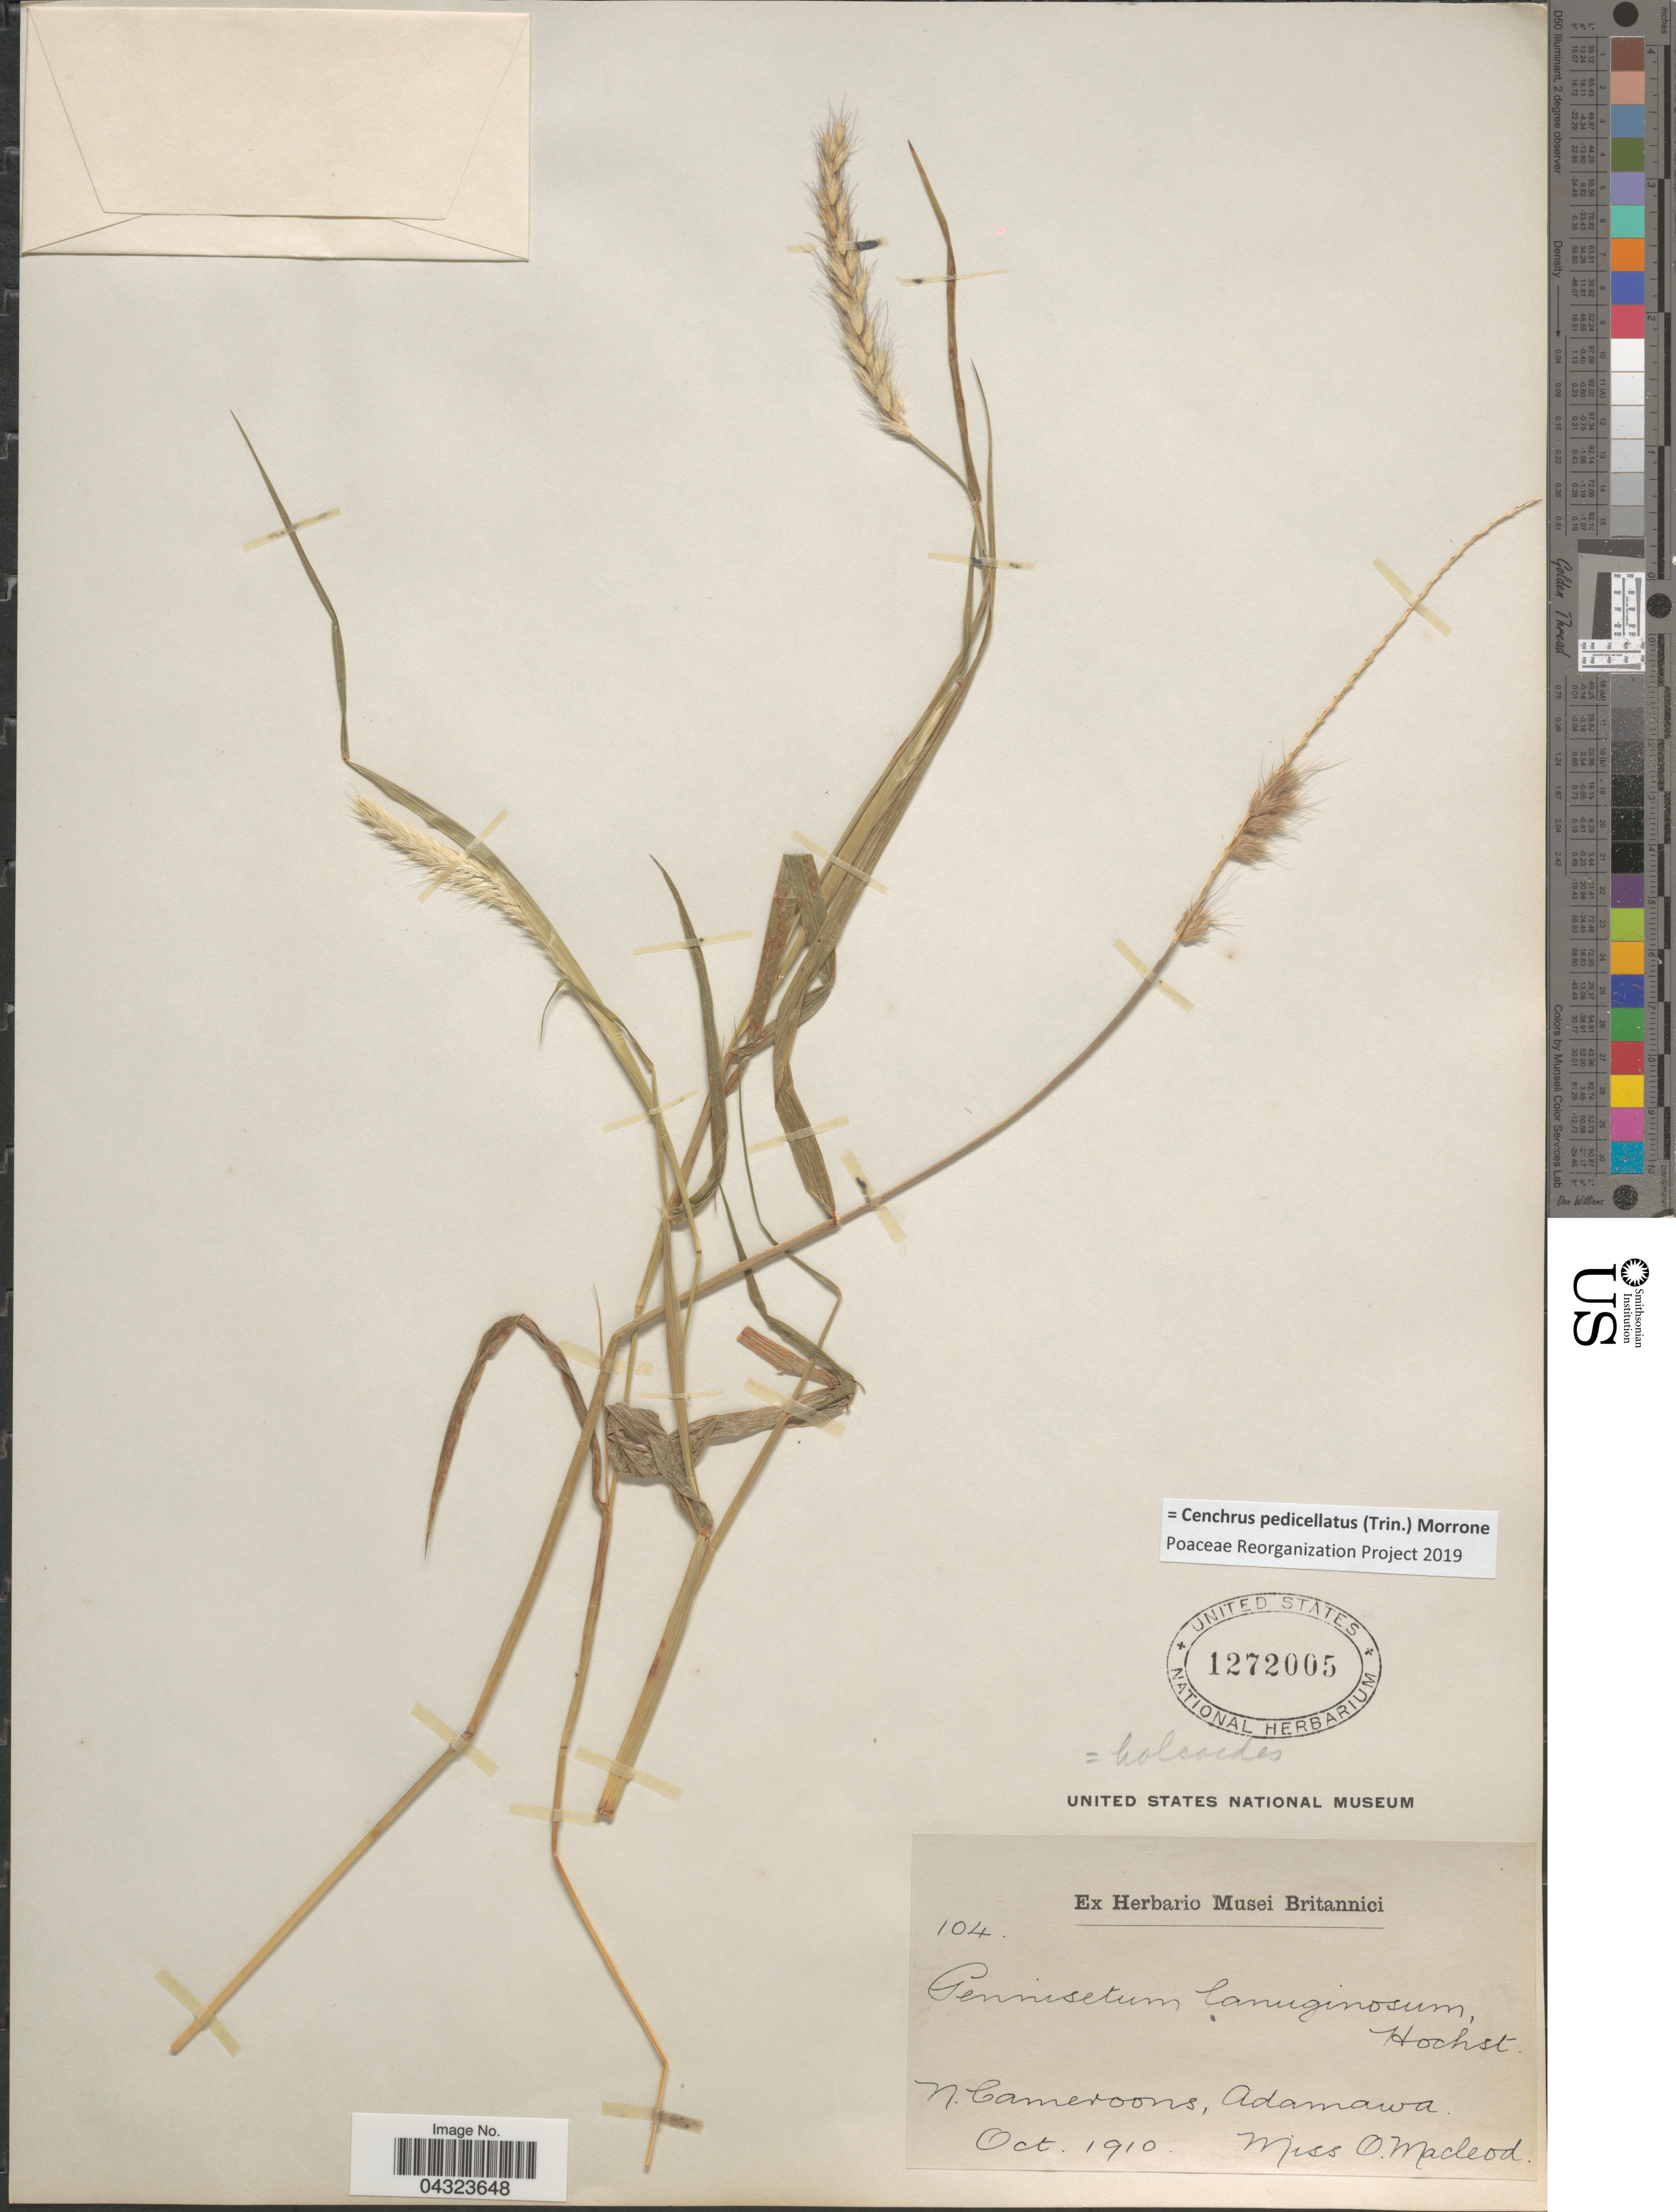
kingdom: Plantae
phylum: Tracheophyta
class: Liliopsida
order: Poales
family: Poaceae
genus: Cenchrus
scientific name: Cenchrus pedicellatus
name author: (Trin.) Morrone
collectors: O. Macleod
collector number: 104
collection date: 1910-10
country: Cameroon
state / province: Adamawa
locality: N. Cameroons.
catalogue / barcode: US 1272005